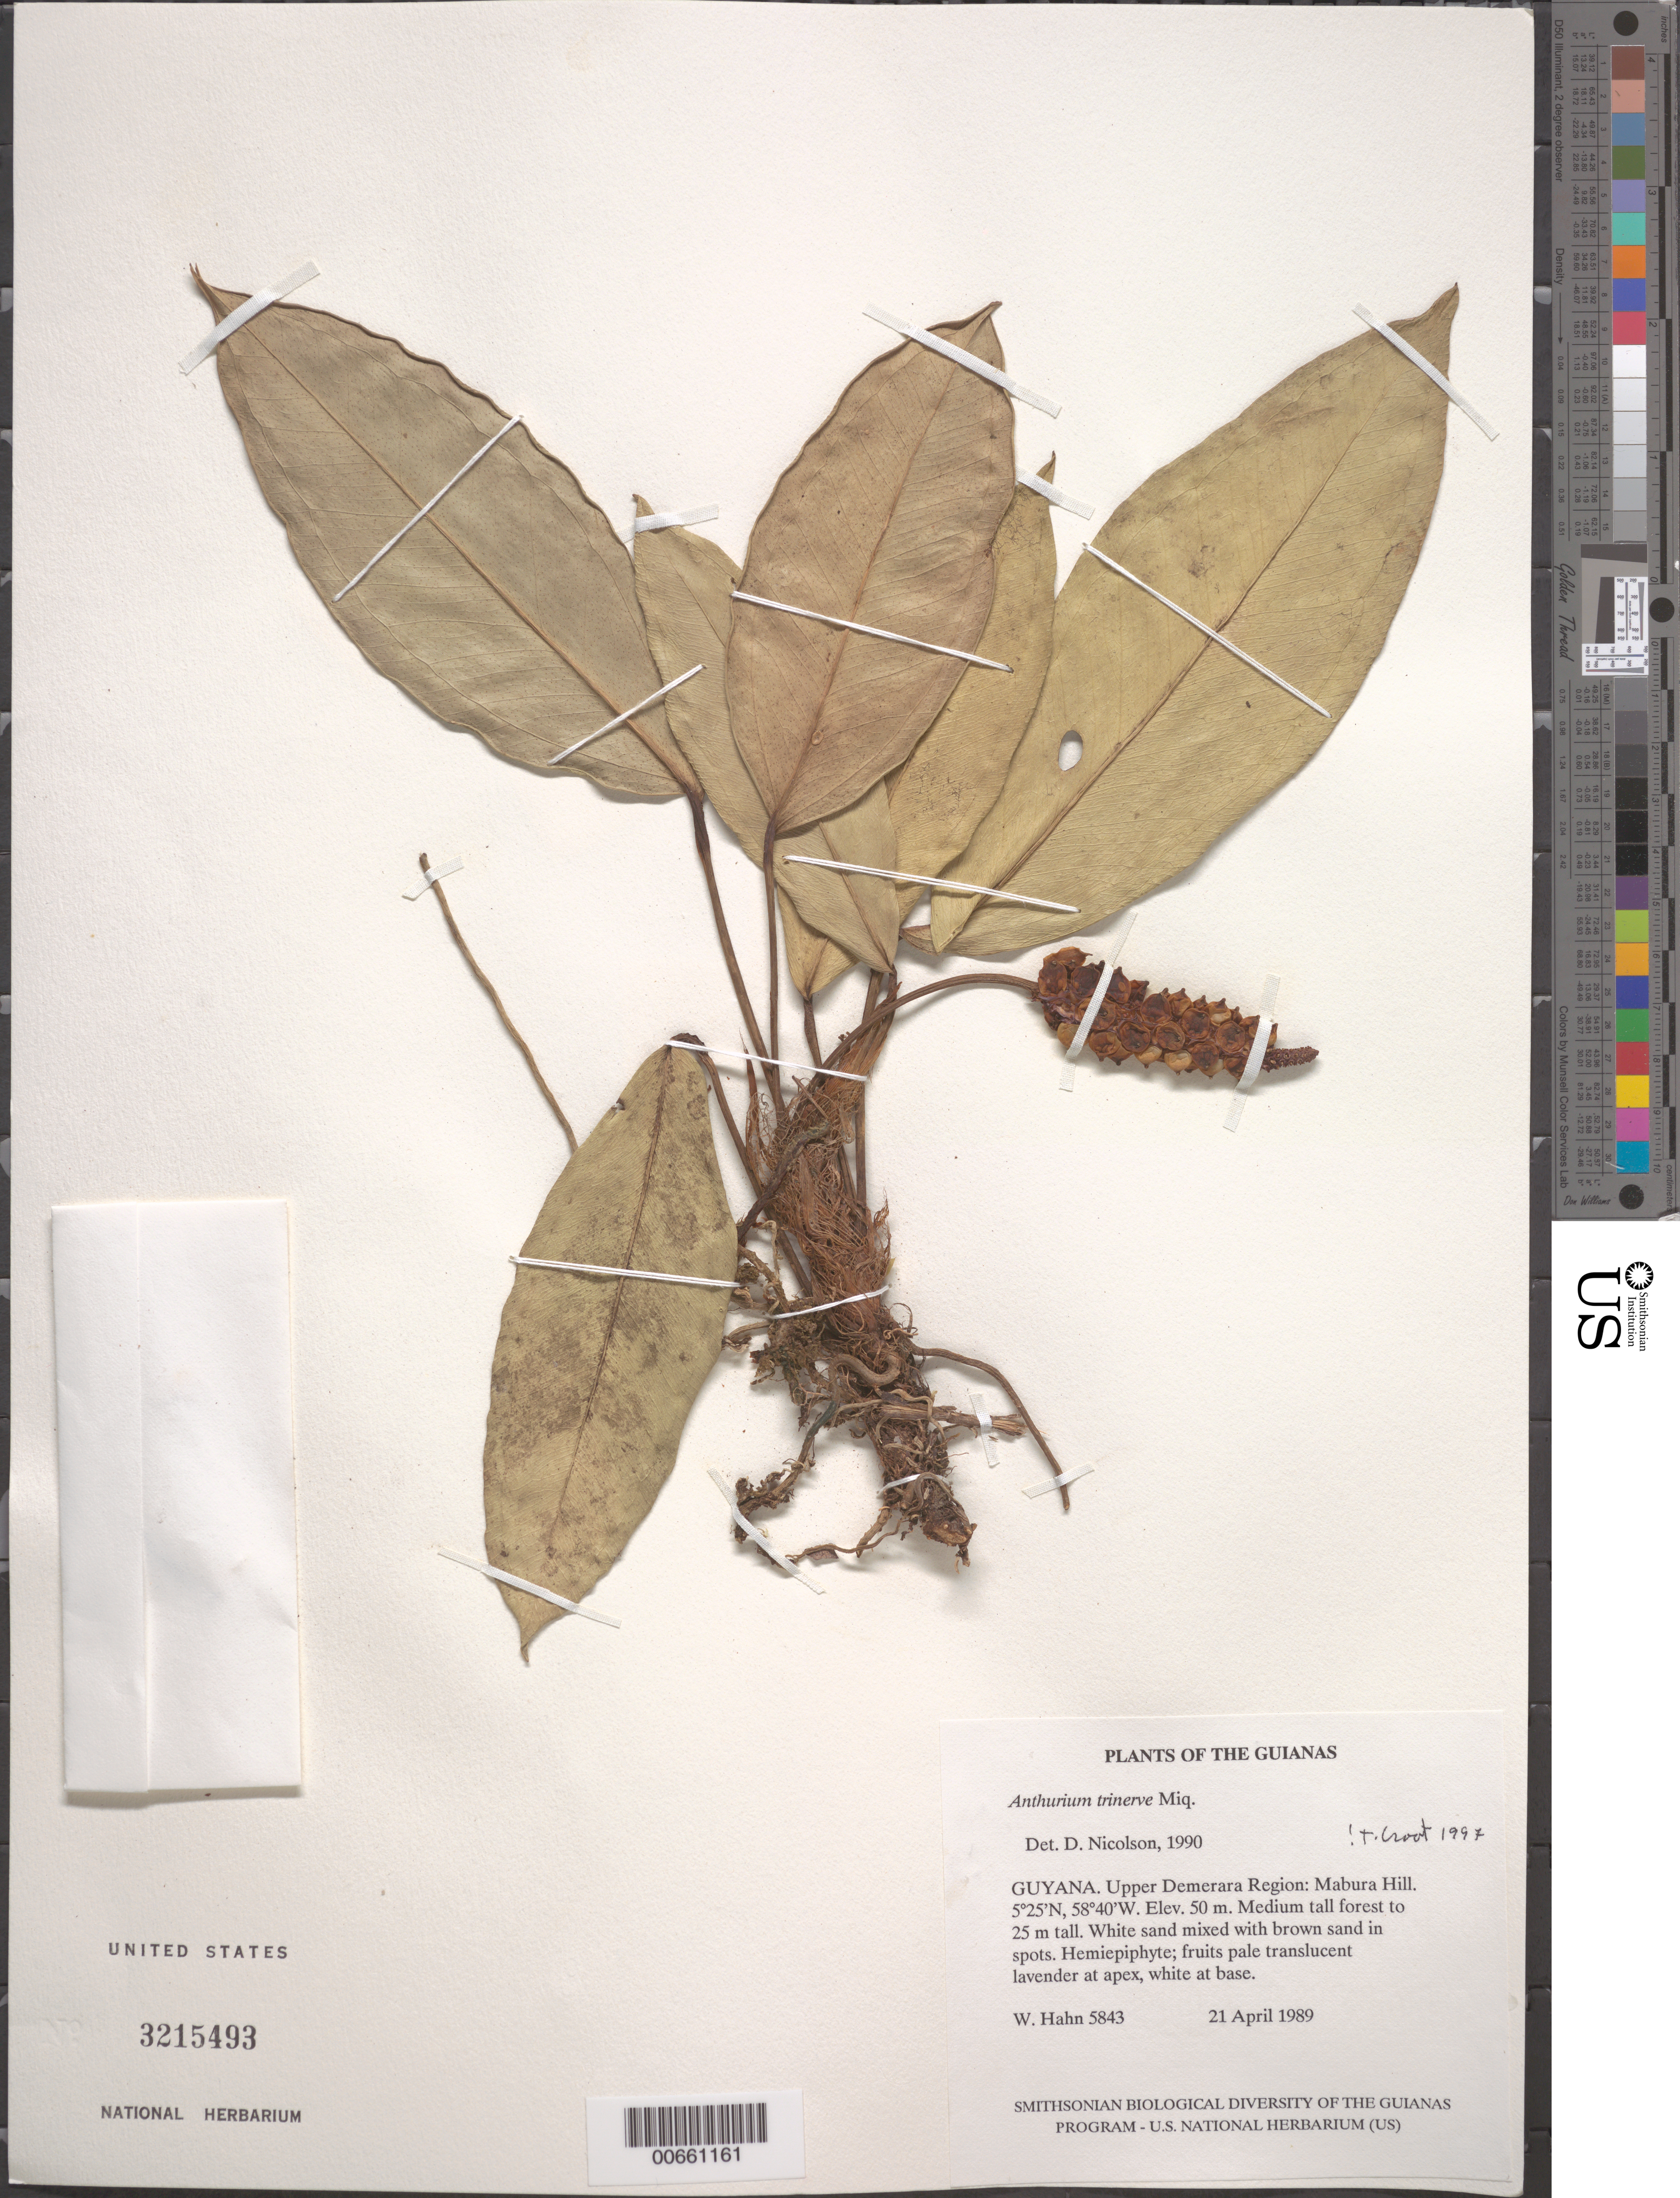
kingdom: Plantae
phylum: Tracheophyta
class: Liliopsida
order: Alismatales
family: Araceae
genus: Anthurium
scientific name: Anthurium trinervium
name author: Miq.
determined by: Croat, Thomas B., Missouri Botanical Garden (MO)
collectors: W. Hahn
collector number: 5843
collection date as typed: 21 April 1989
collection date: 1989-04-21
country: Guyana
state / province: U. Demerara-Berbice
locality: Mabura Hill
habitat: Medium tall forest to 25 m tall. White sand mixed with brown sand in spots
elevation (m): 50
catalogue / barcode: US 3215493